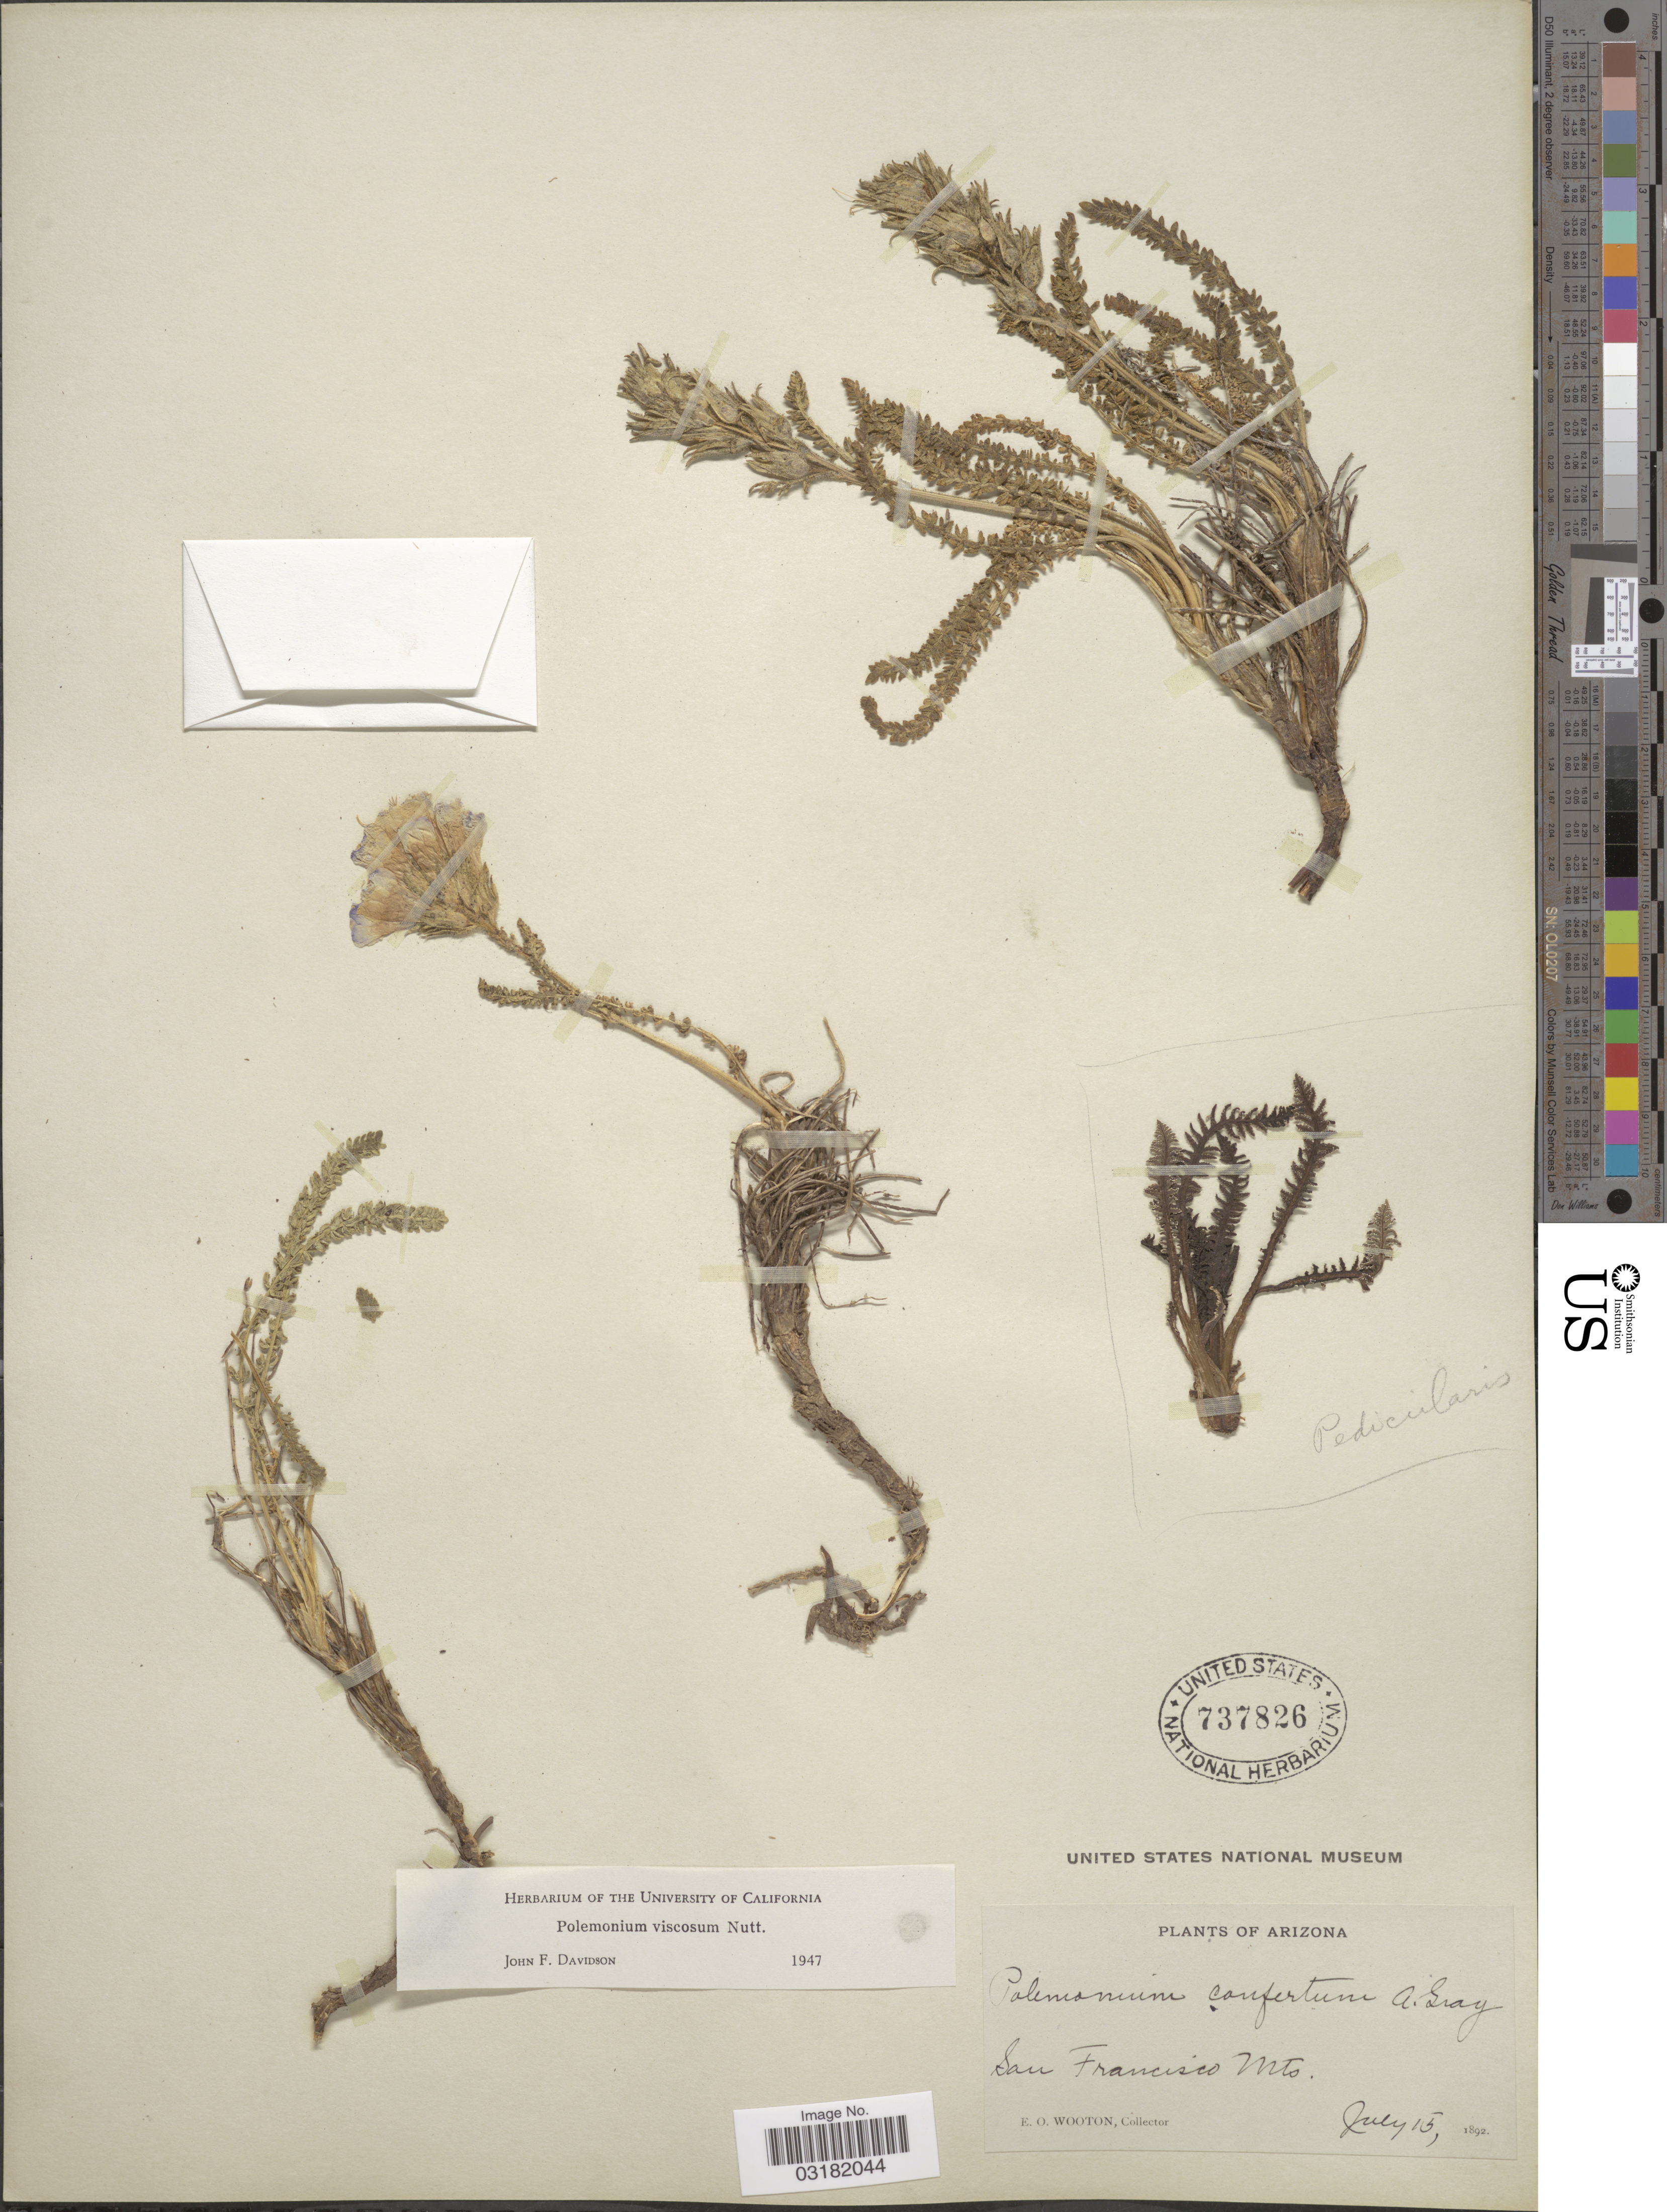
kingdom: Plantae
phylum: Tracheophyta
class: Magnoliopsida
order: Ericales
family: Polemoniaceae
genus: Polemonium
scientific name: Polemonium viscosum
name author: Nutt.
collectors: E. O. Wooton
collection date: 1892-07-15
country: United States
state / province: Arizona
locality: San Francisco Mts.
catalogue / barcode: US 737826